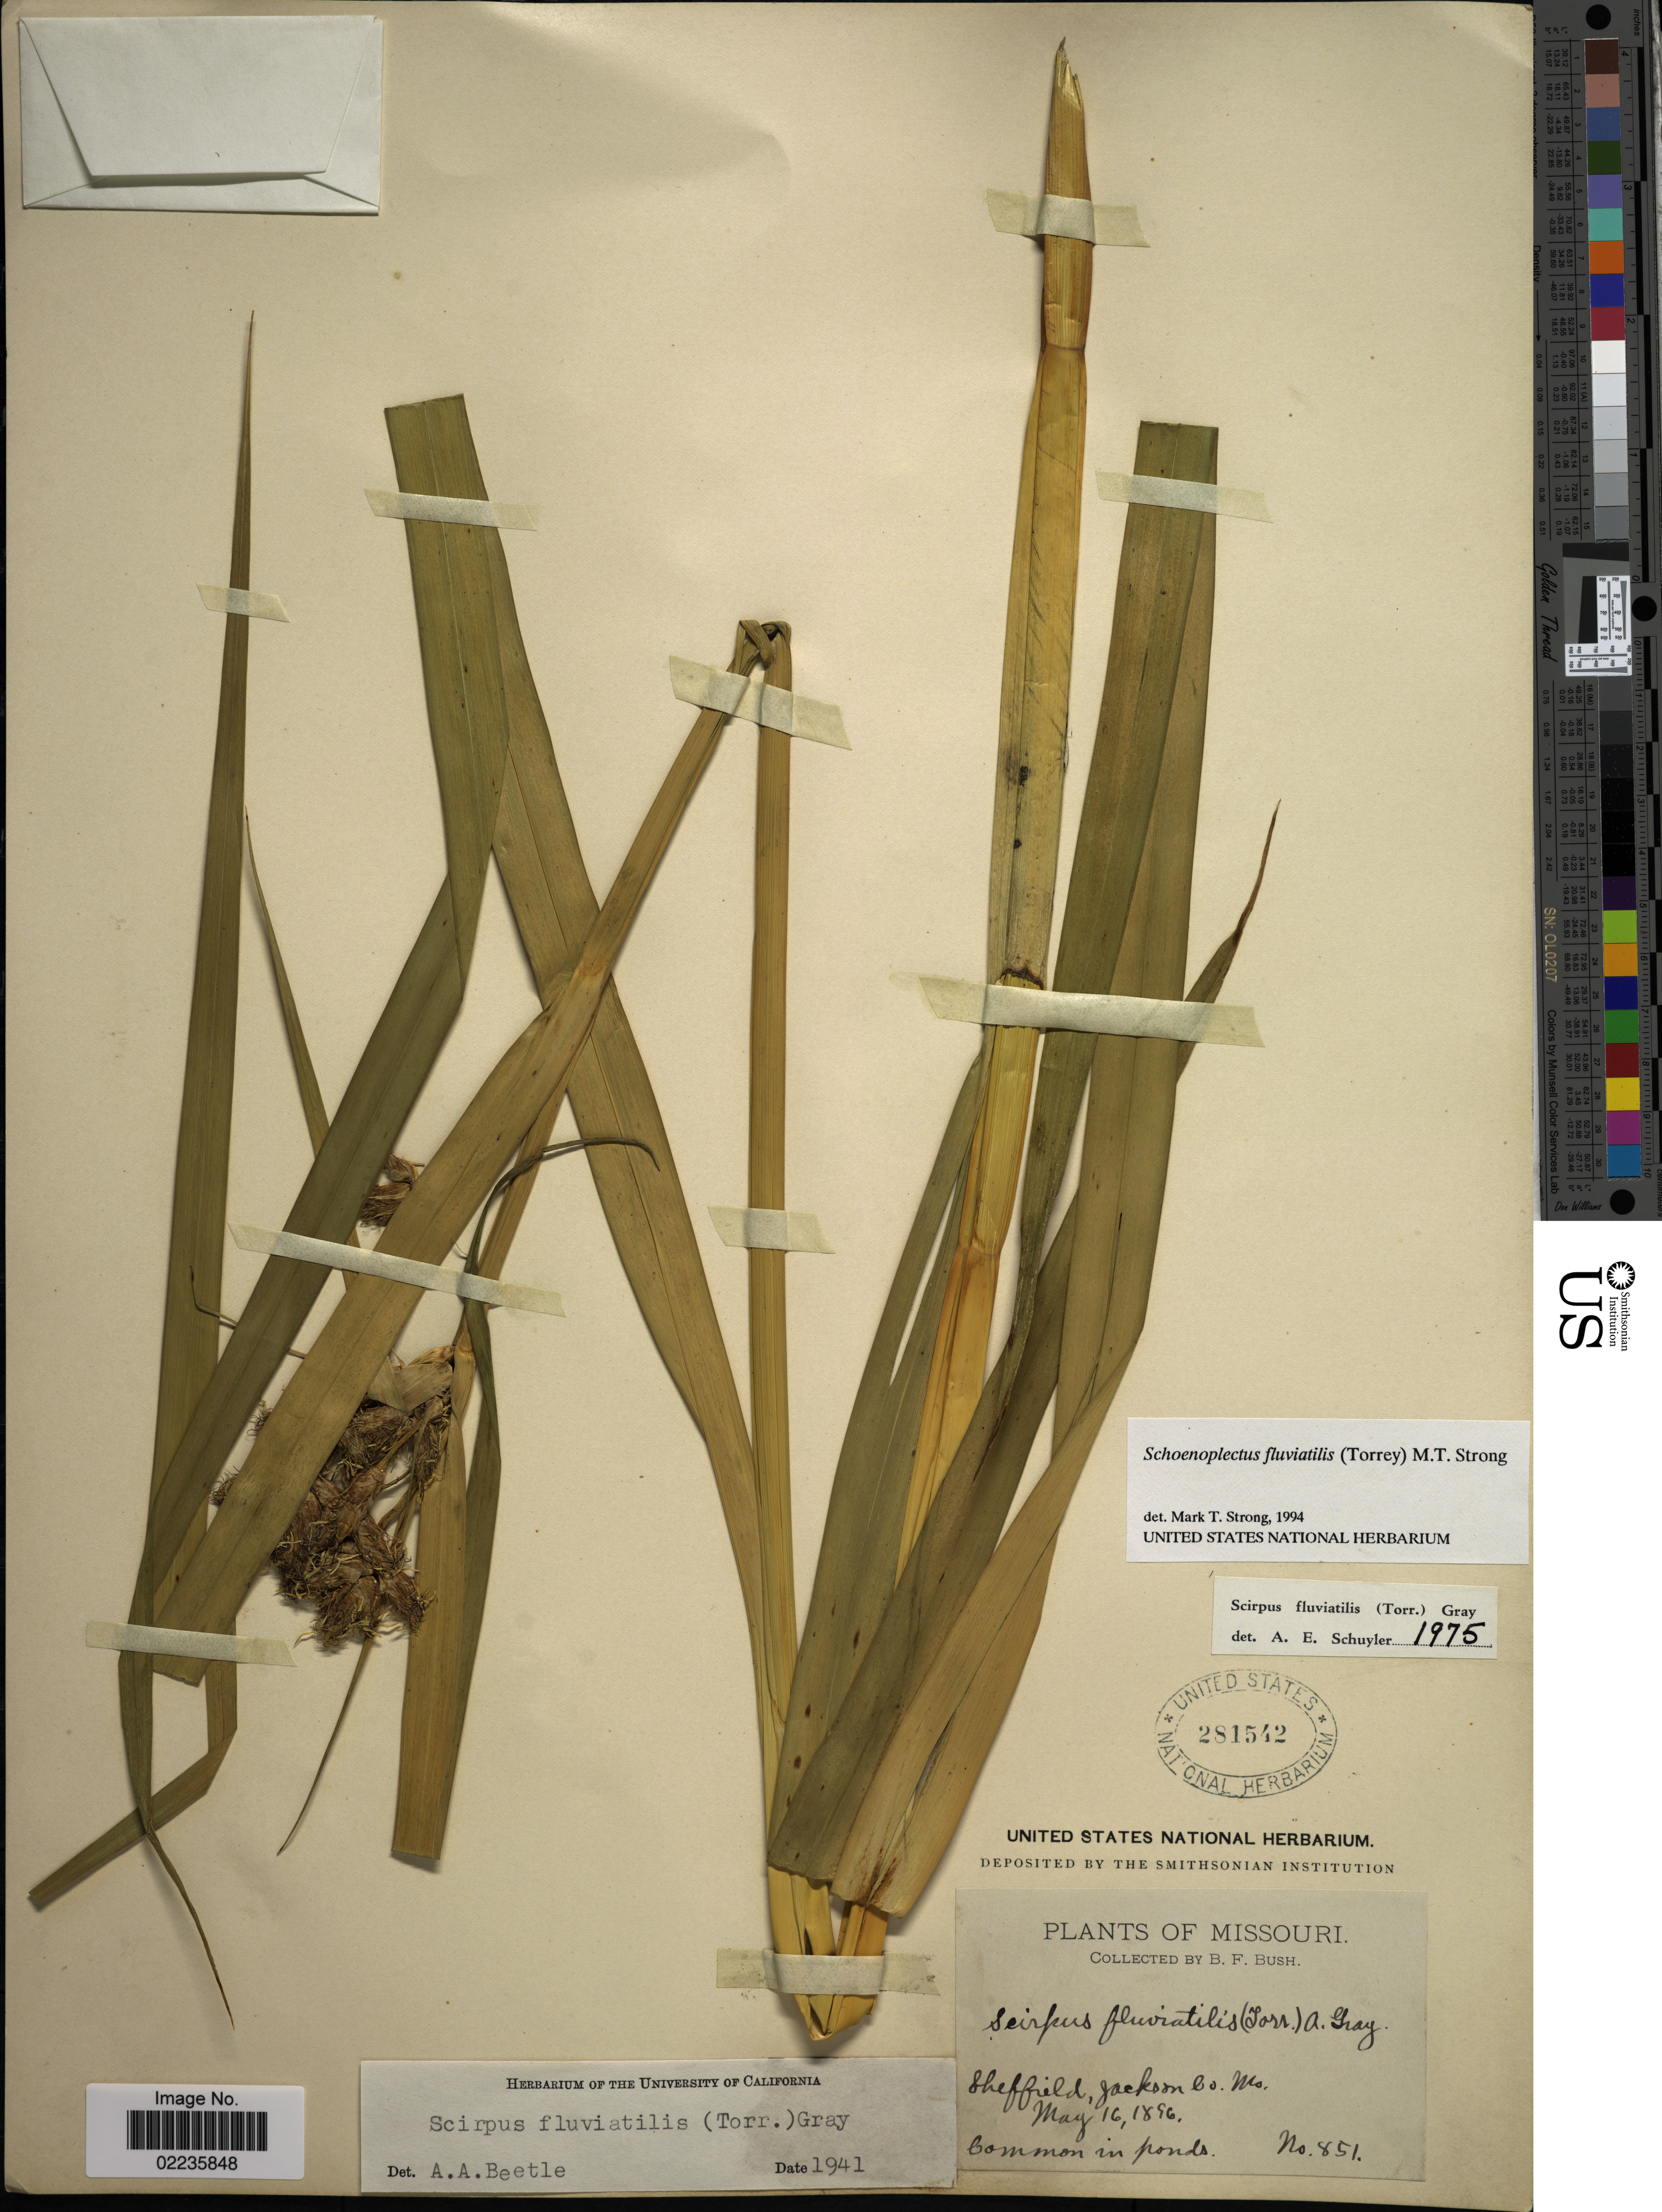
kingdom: Plantae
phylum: Tracheophyta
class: Liliopsida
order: Poales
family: Cyperaceae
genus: Bolboschoenus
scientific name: Bolboschoenus fluviatilis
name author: (Torr.) Soják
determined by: Strong, M. T., (US), Smithsonian Institution - National Museum of Natural History (UNITED STATES)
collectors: B. F. Bush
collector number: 851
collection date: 1896-05-16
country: United States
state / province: Missouri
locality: Sheffield, Jackson Co. Mo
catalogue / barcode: US 281542